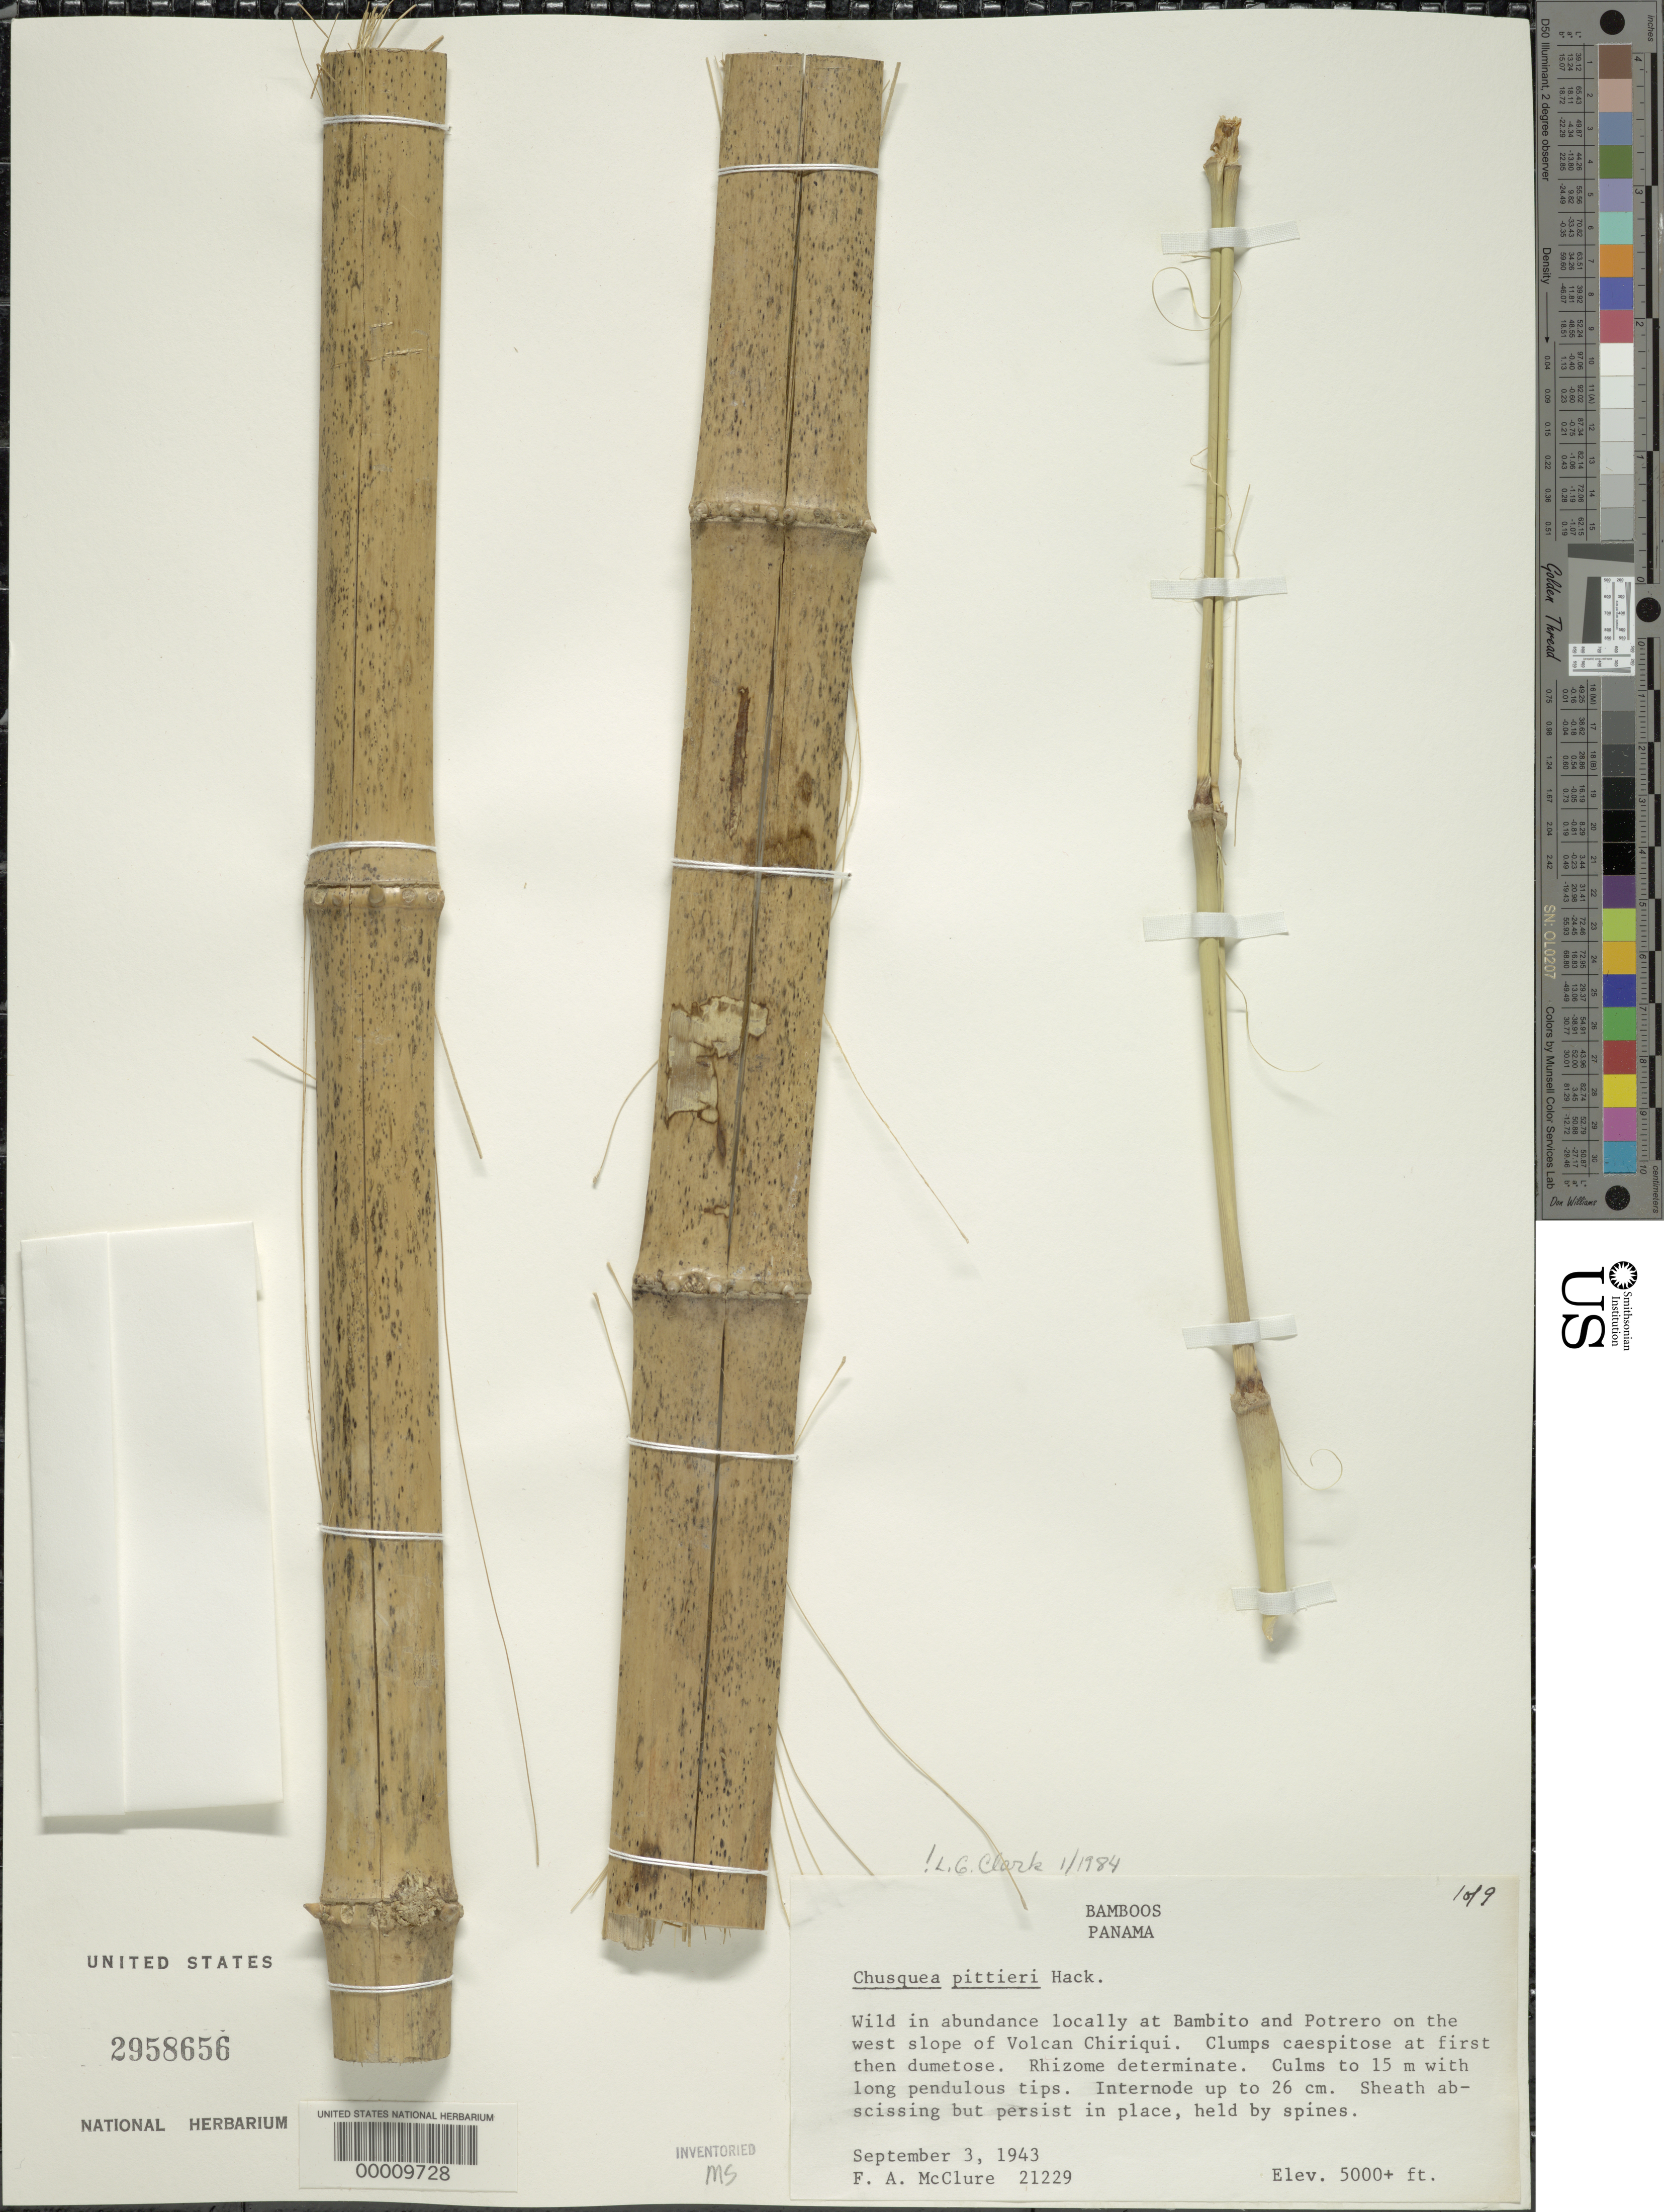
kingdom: Plantae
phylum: Tracheophyta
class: Liliopsida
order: Poales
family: Poaceae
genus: Chusquea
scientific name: Chusquea pittieri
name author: Hack.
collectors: F. A. McClure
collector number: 21229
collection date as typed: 03 Sep 1943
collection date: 1943-09-03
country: Panama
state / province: Chiriquí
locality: Bambito, Potrero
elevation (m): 1524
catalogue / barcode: US 2958656